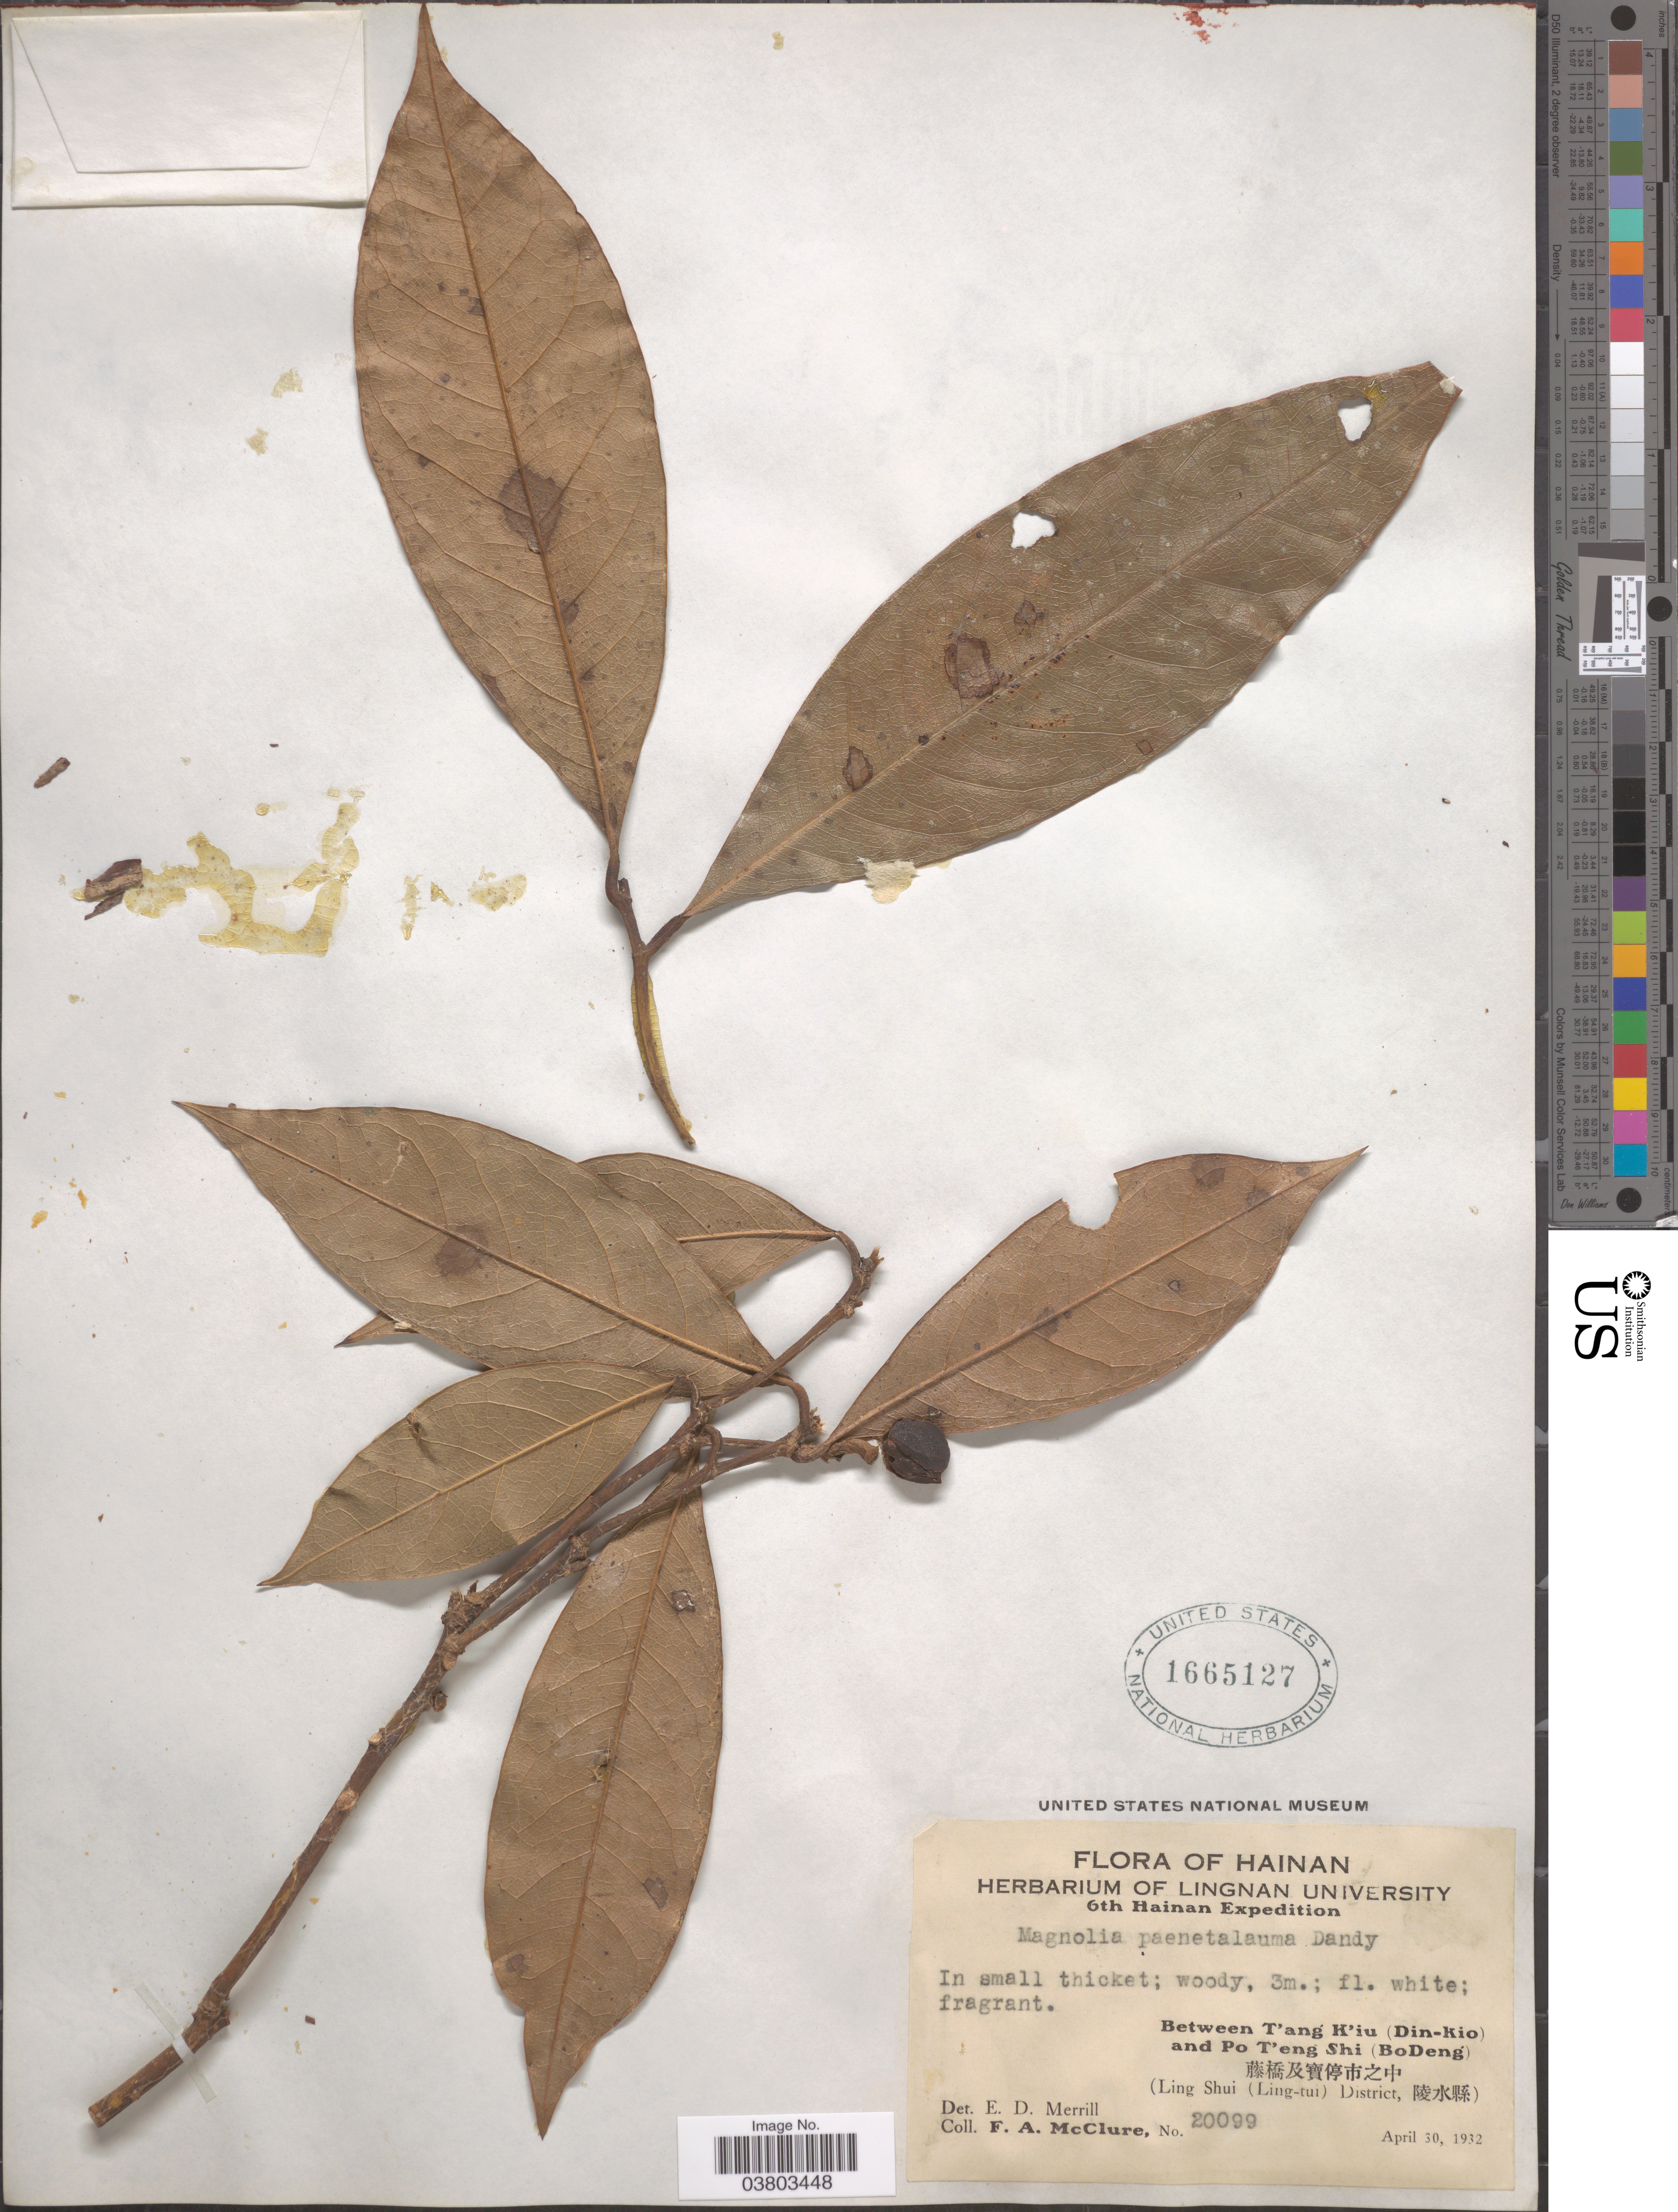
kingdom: Plantae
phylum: Tracheophyta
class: Magnoliopsida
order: Magnoliales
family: Magnoliaceae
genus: Magnolia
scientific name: Magnolia paenetalauma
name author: Dandy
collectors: F. A. McClure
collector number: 20099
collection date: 1932-04-30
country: China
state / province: Hainan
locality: Between T'ang K'iu (Din-Kio) and Po T'eng Shi (BoDeng). X. (Ling Shui (Ling-tui) District, X).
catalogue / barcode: US 1665127